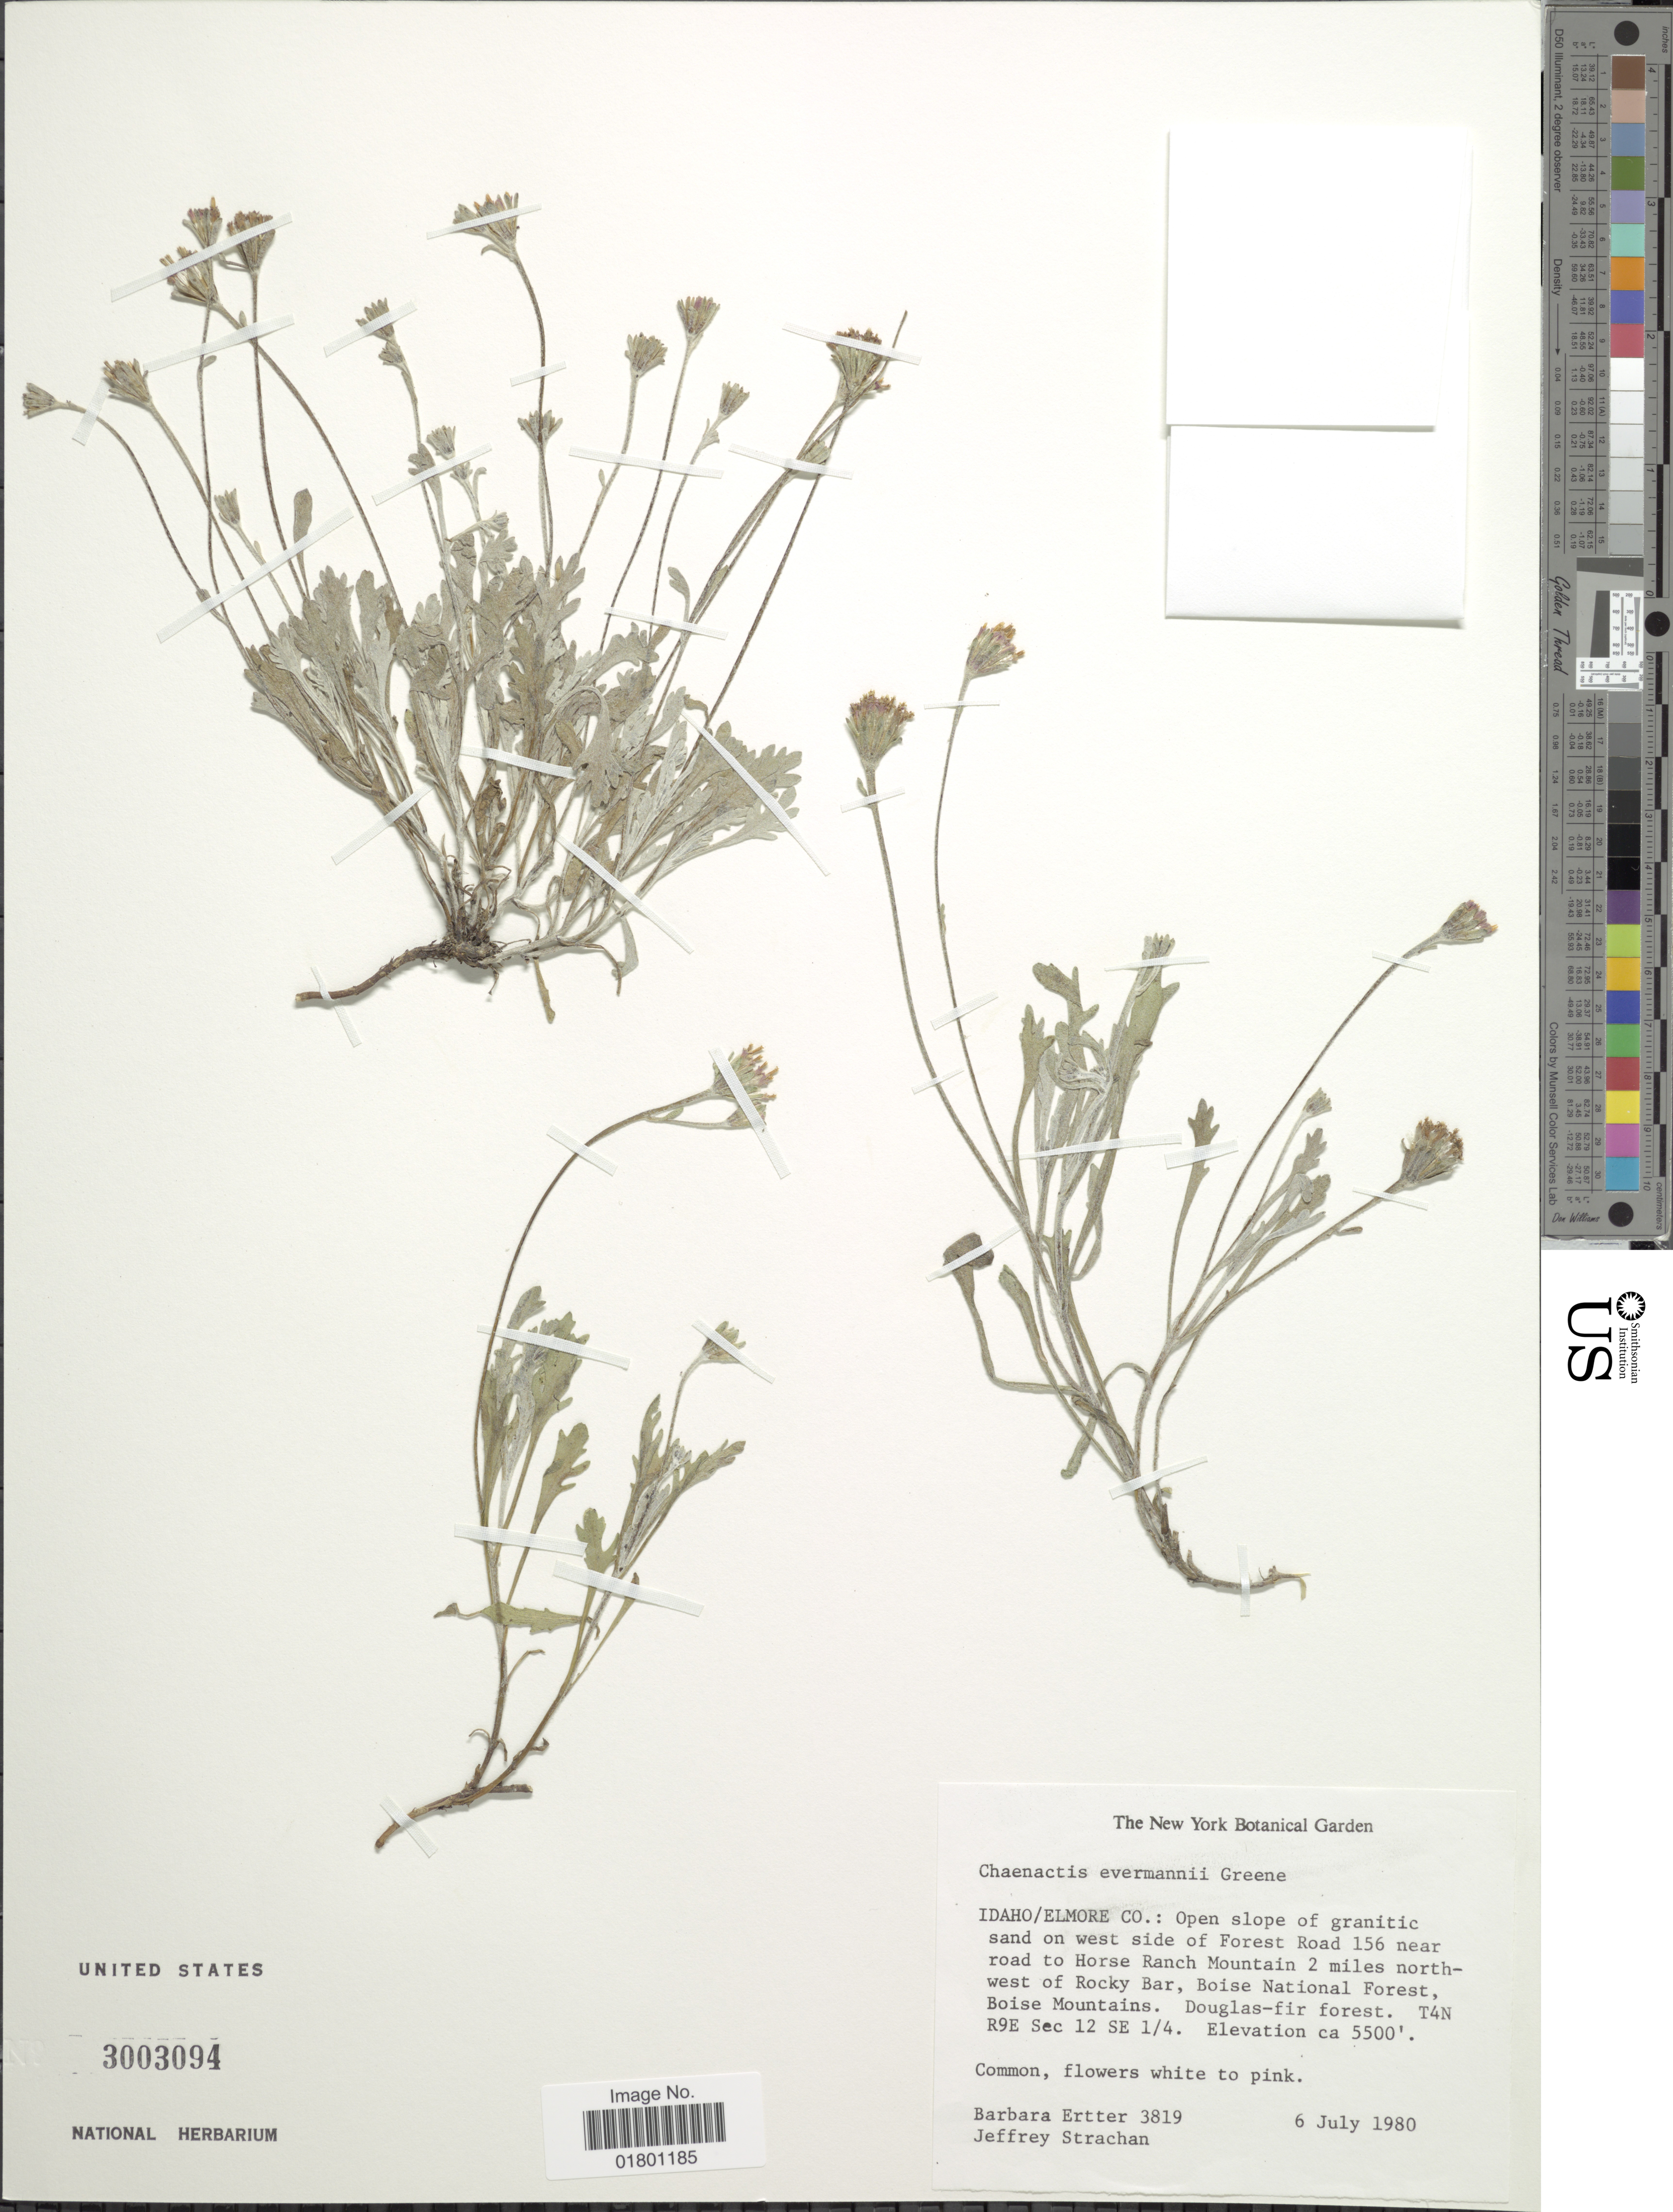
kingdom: Plantae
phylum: Tracheophyta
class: Magnoliopsida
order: Asterales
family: Asteraceae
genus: Chaenactis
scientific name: Chaenactis evermannii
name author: Greene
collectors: B. Ertter & J. Strachan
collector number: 3819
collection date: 1980-07-06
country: United States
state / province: Idaho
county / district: Elmore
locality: Open slope of granitic sand on west side of Forest Road 156 near road to Horse Ranch Mountain 2 miles north-west of Rocky Bar, Boise National Forest, Boise Mountains. Douglas-fir forest, T4N R9E Sec 12 SE 1/4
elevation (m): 1676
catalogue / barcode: US 3003094